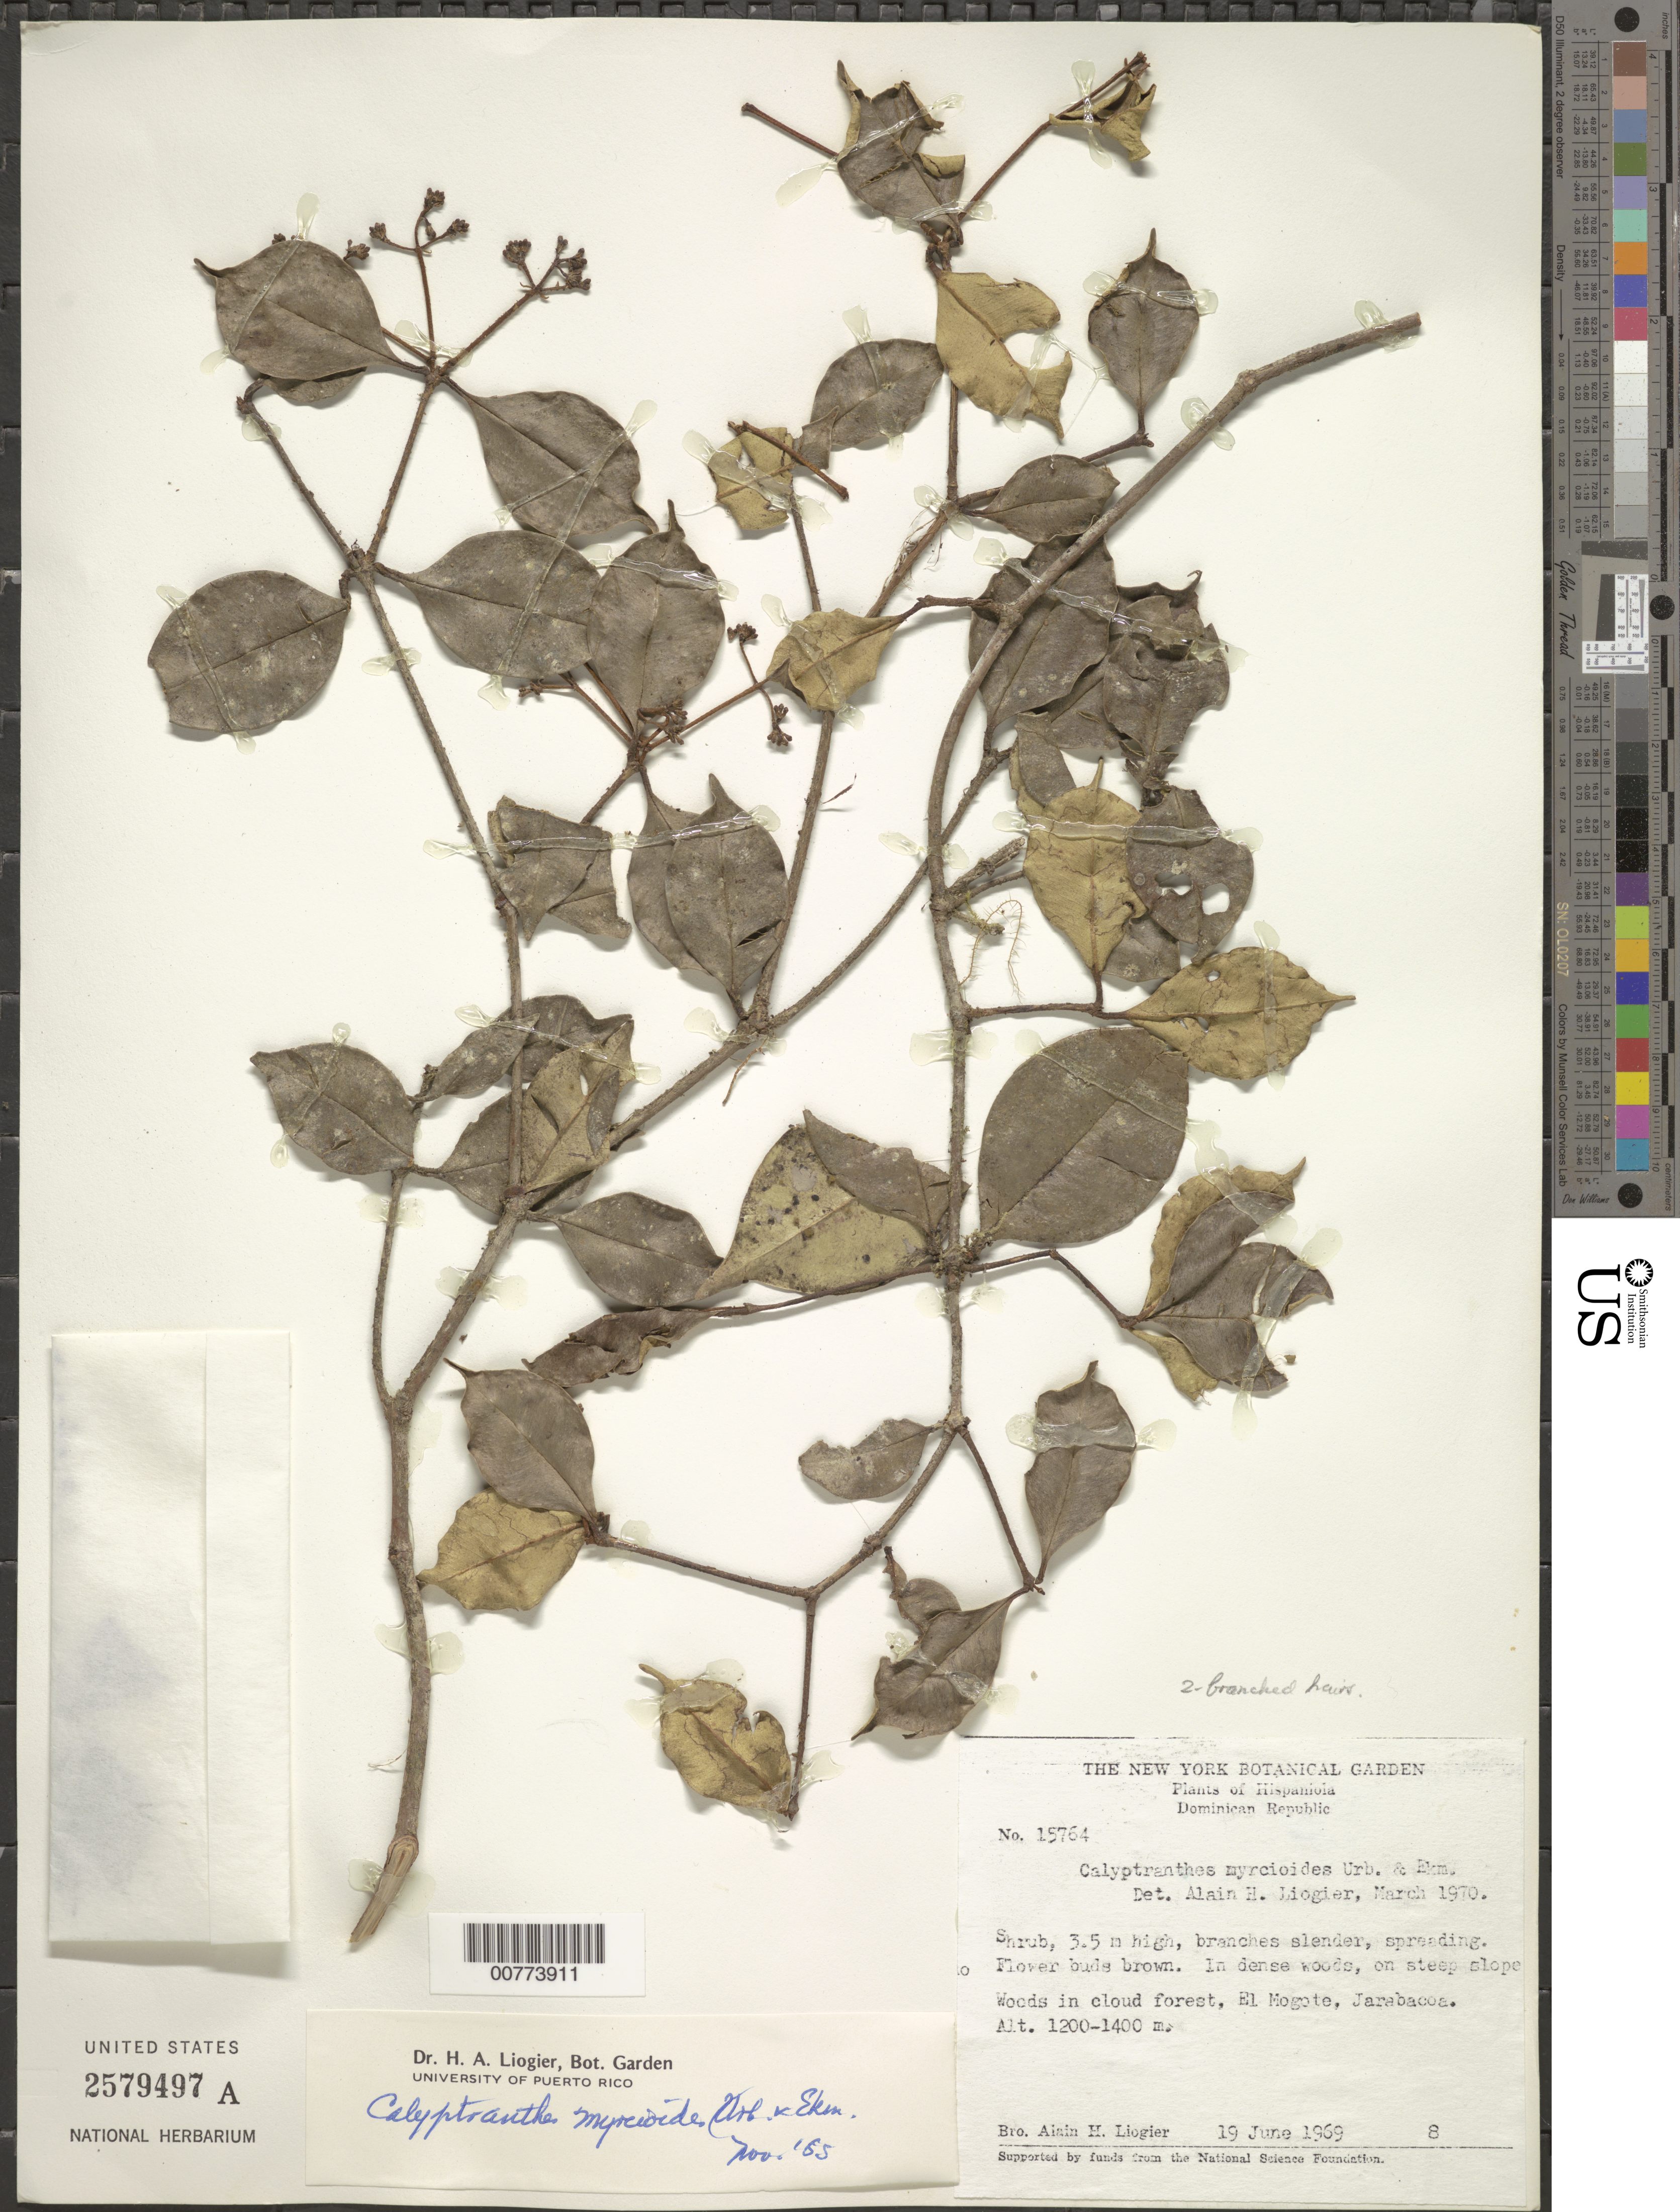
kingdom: Plantae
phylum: Tracheophyta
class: Magnoliopsida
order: Myrtales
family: Myrtaceae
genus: Myrcia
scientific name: Myrcia neomyrcioides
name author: K. Campbell & Peguero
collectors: A. H. Liogier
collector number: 15764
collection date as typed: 19 Jun 1969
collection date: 1969-06-19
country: Dominican Republic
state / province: La Vega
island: Hispaniola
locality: Jarabacoa, El Mogote.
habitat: In dense woods, on steep slope, cloud forest.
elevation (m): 1200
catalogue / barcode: US 2579497A